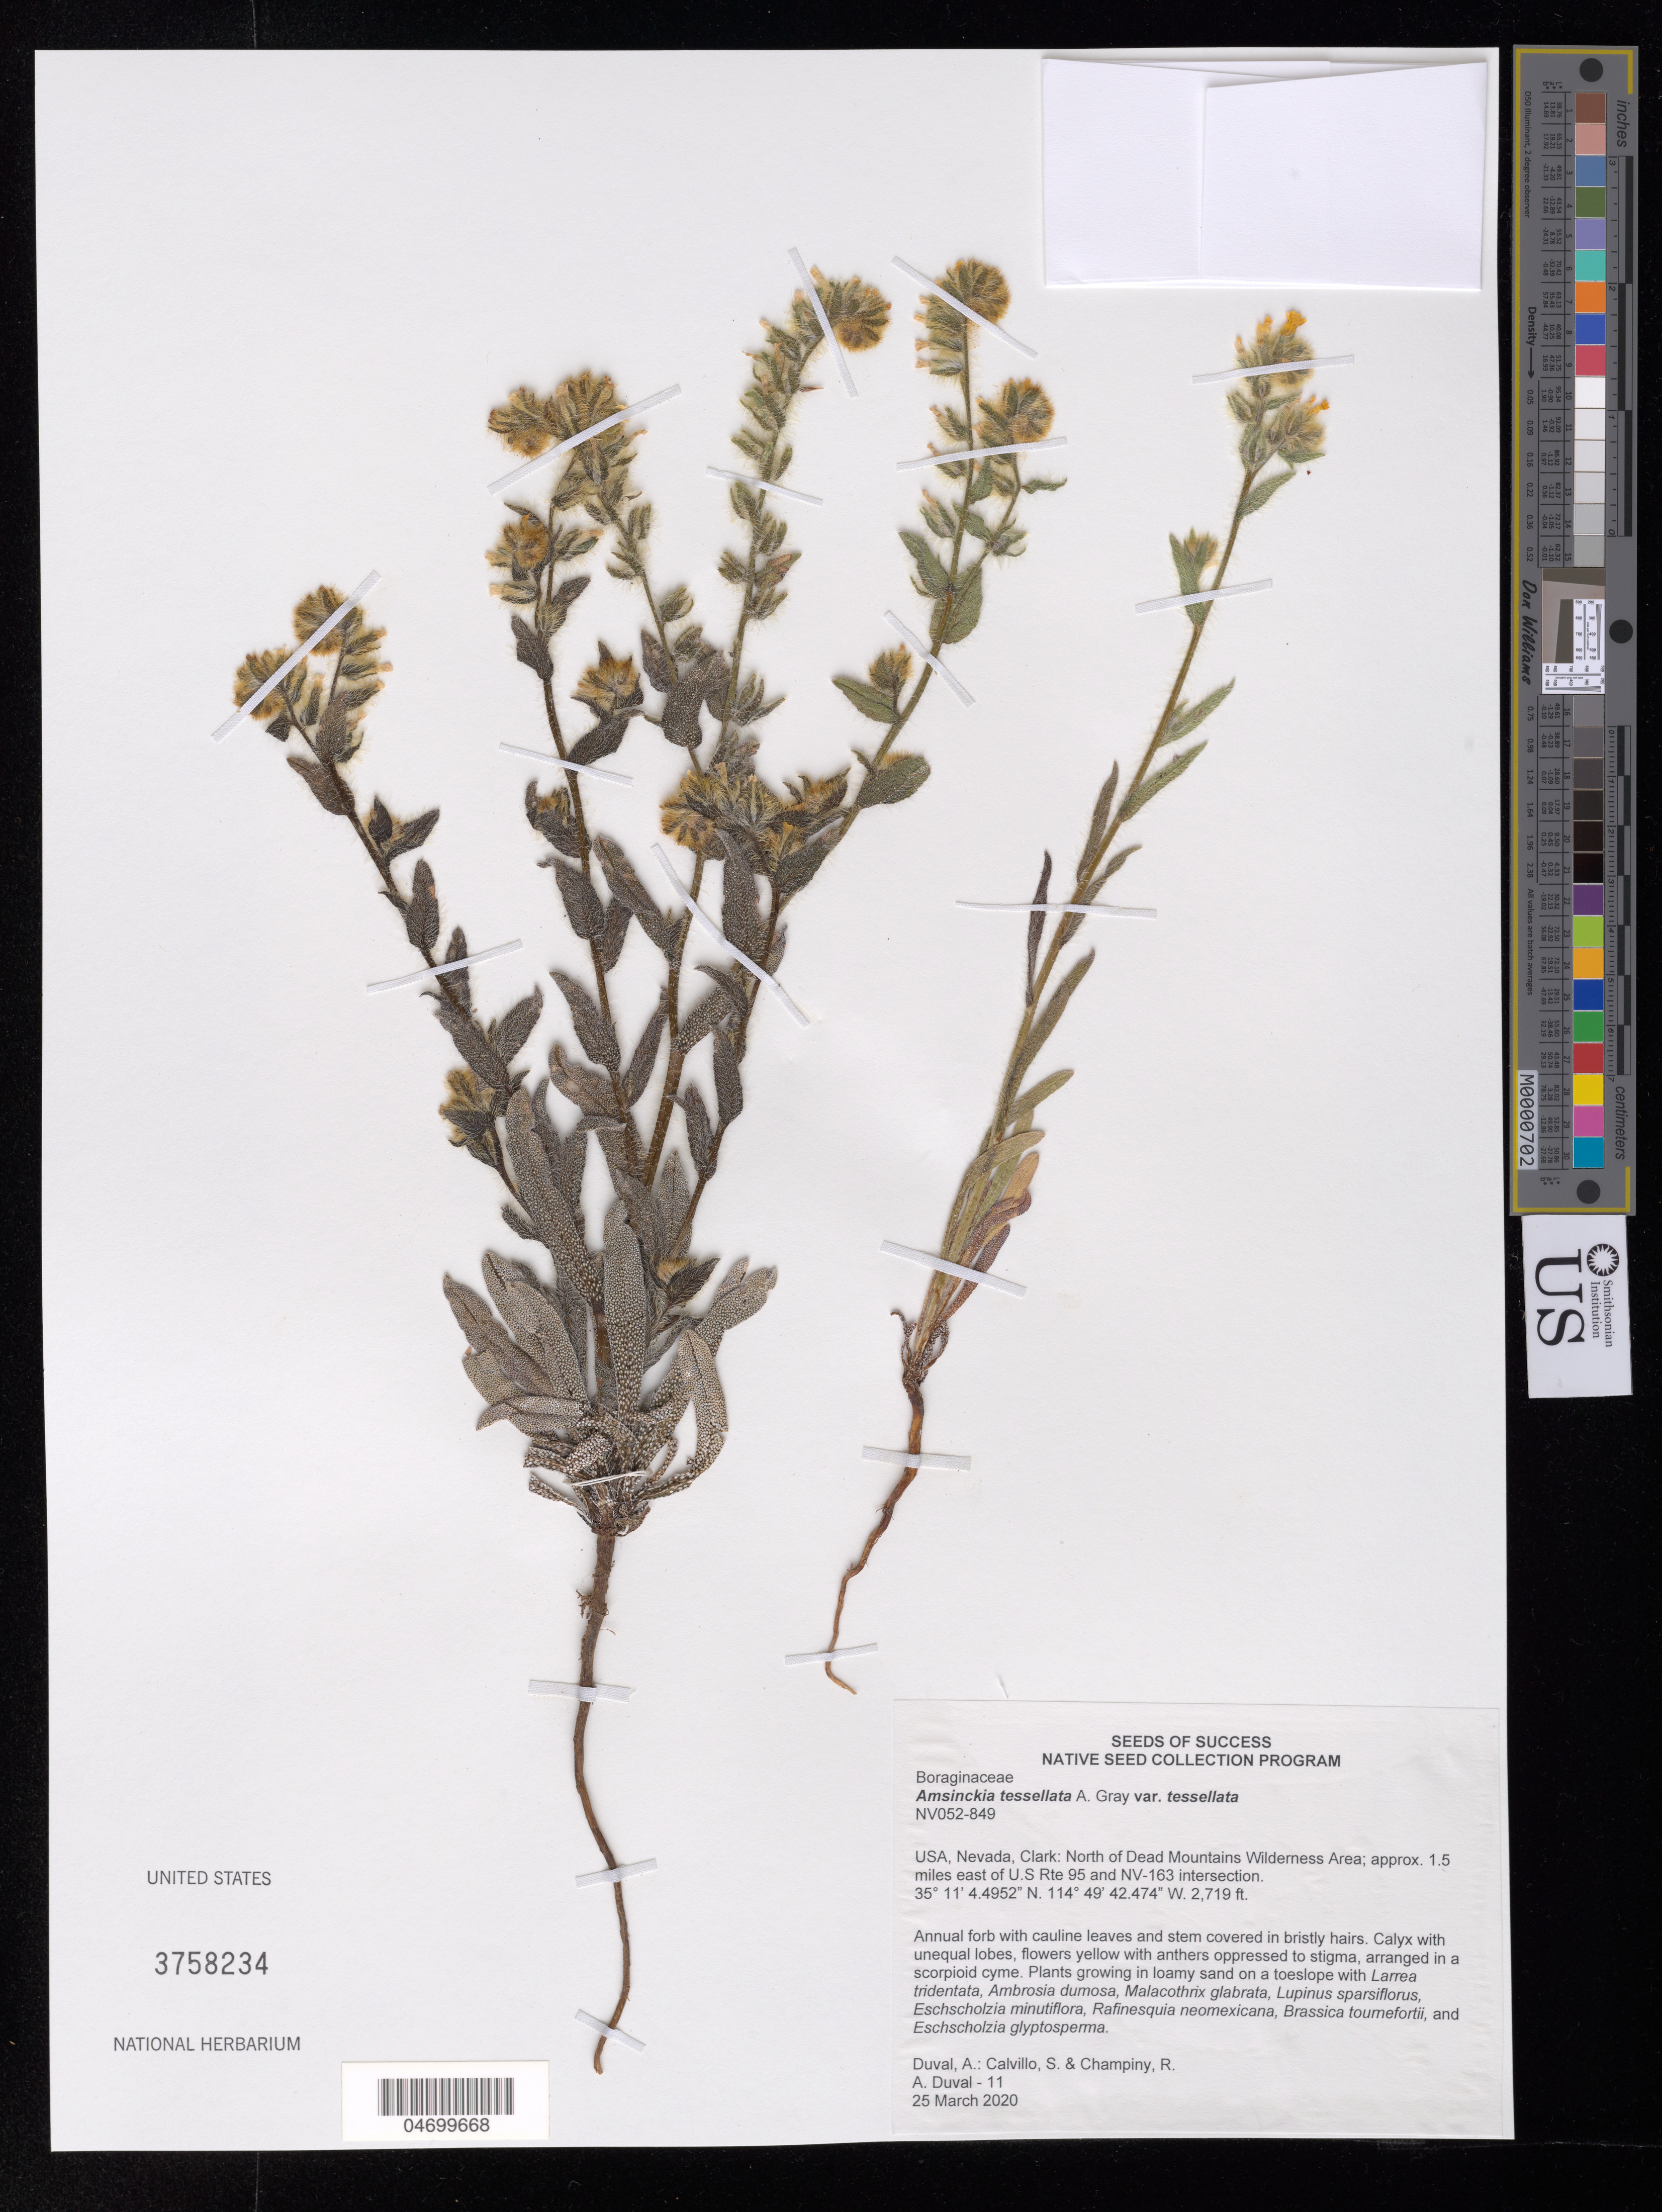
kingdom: Plantae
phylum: Tracheophyta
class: Magnoliopsida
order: Boraginales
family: Boraginaceae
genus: Amsinckia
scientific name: Amsinckia tessellata var. tessellata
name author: A. Gray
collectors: A. Duval, S. Calvillo & R. Champiny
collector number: NV052-849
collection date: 2020-03-25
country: United States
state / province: Nevada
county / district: Clark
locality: N of Dead Mtns Wilderness Area, 1.5 mi. E of US Rte 95 and NV-163 intersection.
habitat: Loamy sand. With Larrea tridentata, Ambrosia dumosa, Malacothrix glabrata, etc.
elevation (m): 829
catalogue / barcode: US 3758234